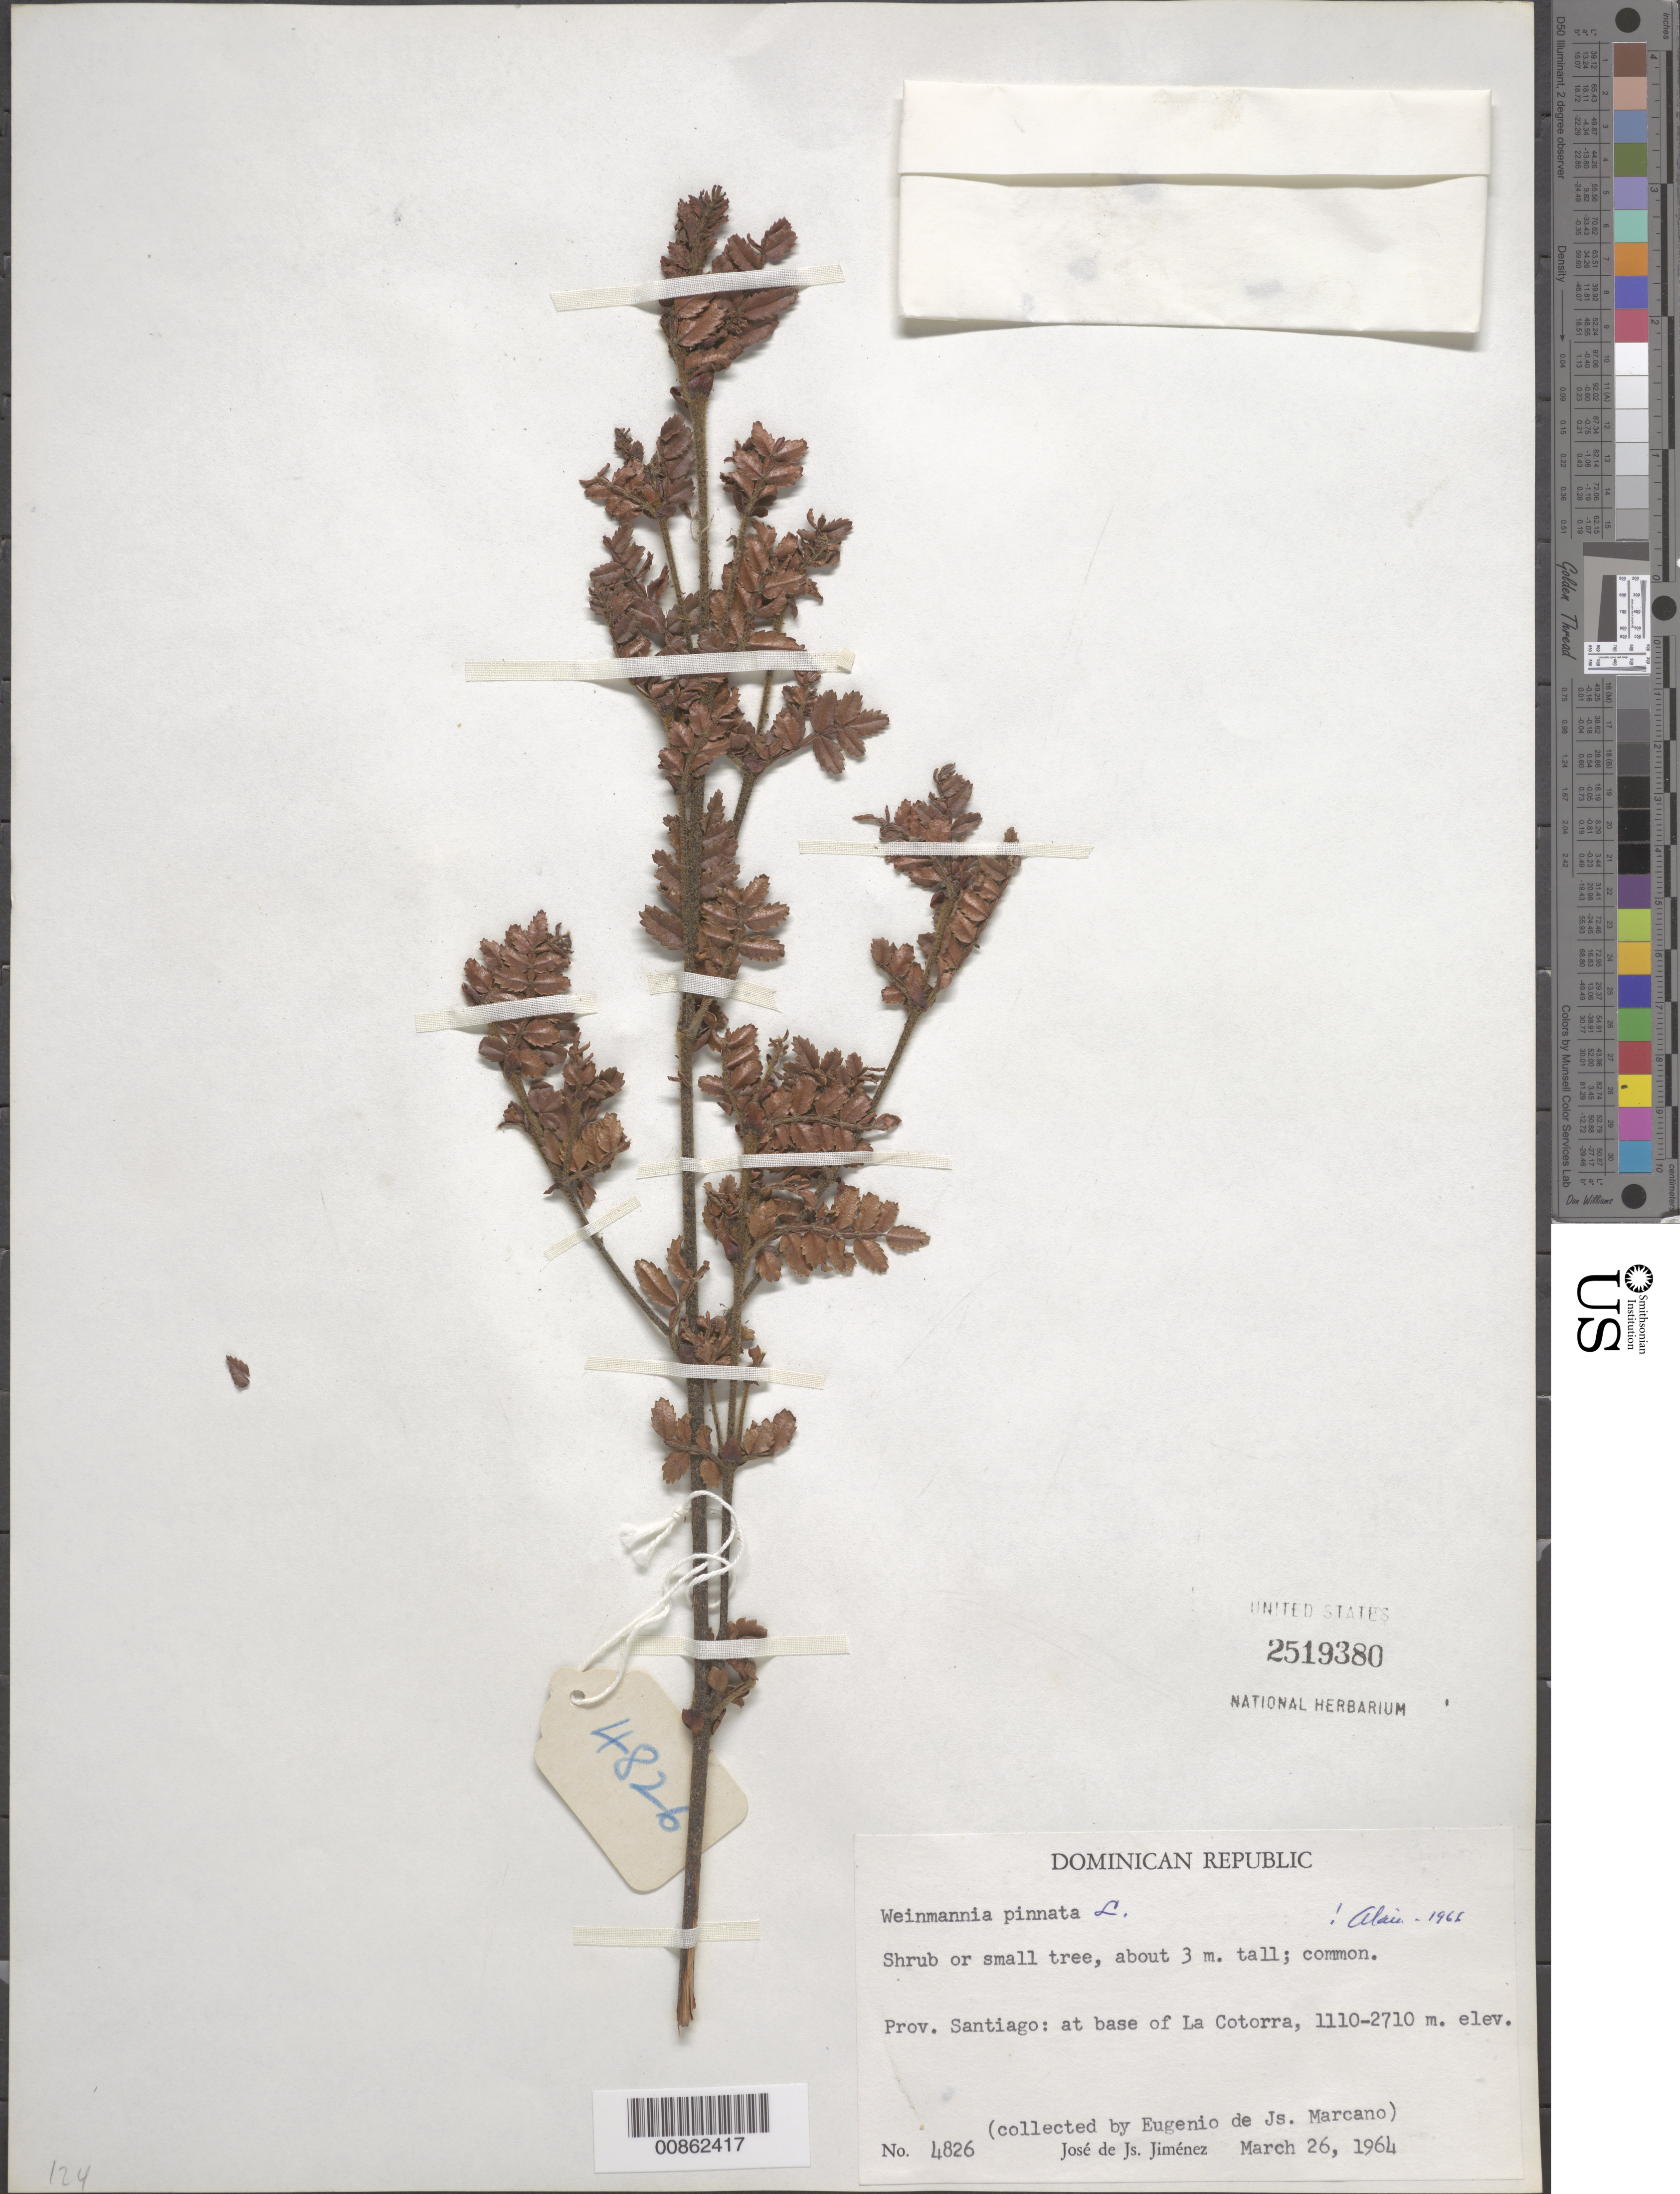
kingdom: Plantae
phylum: Tracheophyta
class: Magnoliopsida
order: Oxalidales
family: Cunoniaceae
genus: Weinmannia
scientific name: Weinmannia pinnata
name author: L.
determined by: Liogier, Alain H.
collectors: J. J. Jiménez Almonte & E. J. Marcano F.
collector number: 4826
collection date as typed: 26 Mar 1964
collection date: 1964-03-26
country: Dominican Republic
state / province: Santiago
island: Hispaniola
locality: Base of La Cotorra.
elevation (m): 1110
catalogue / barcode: US 2519380